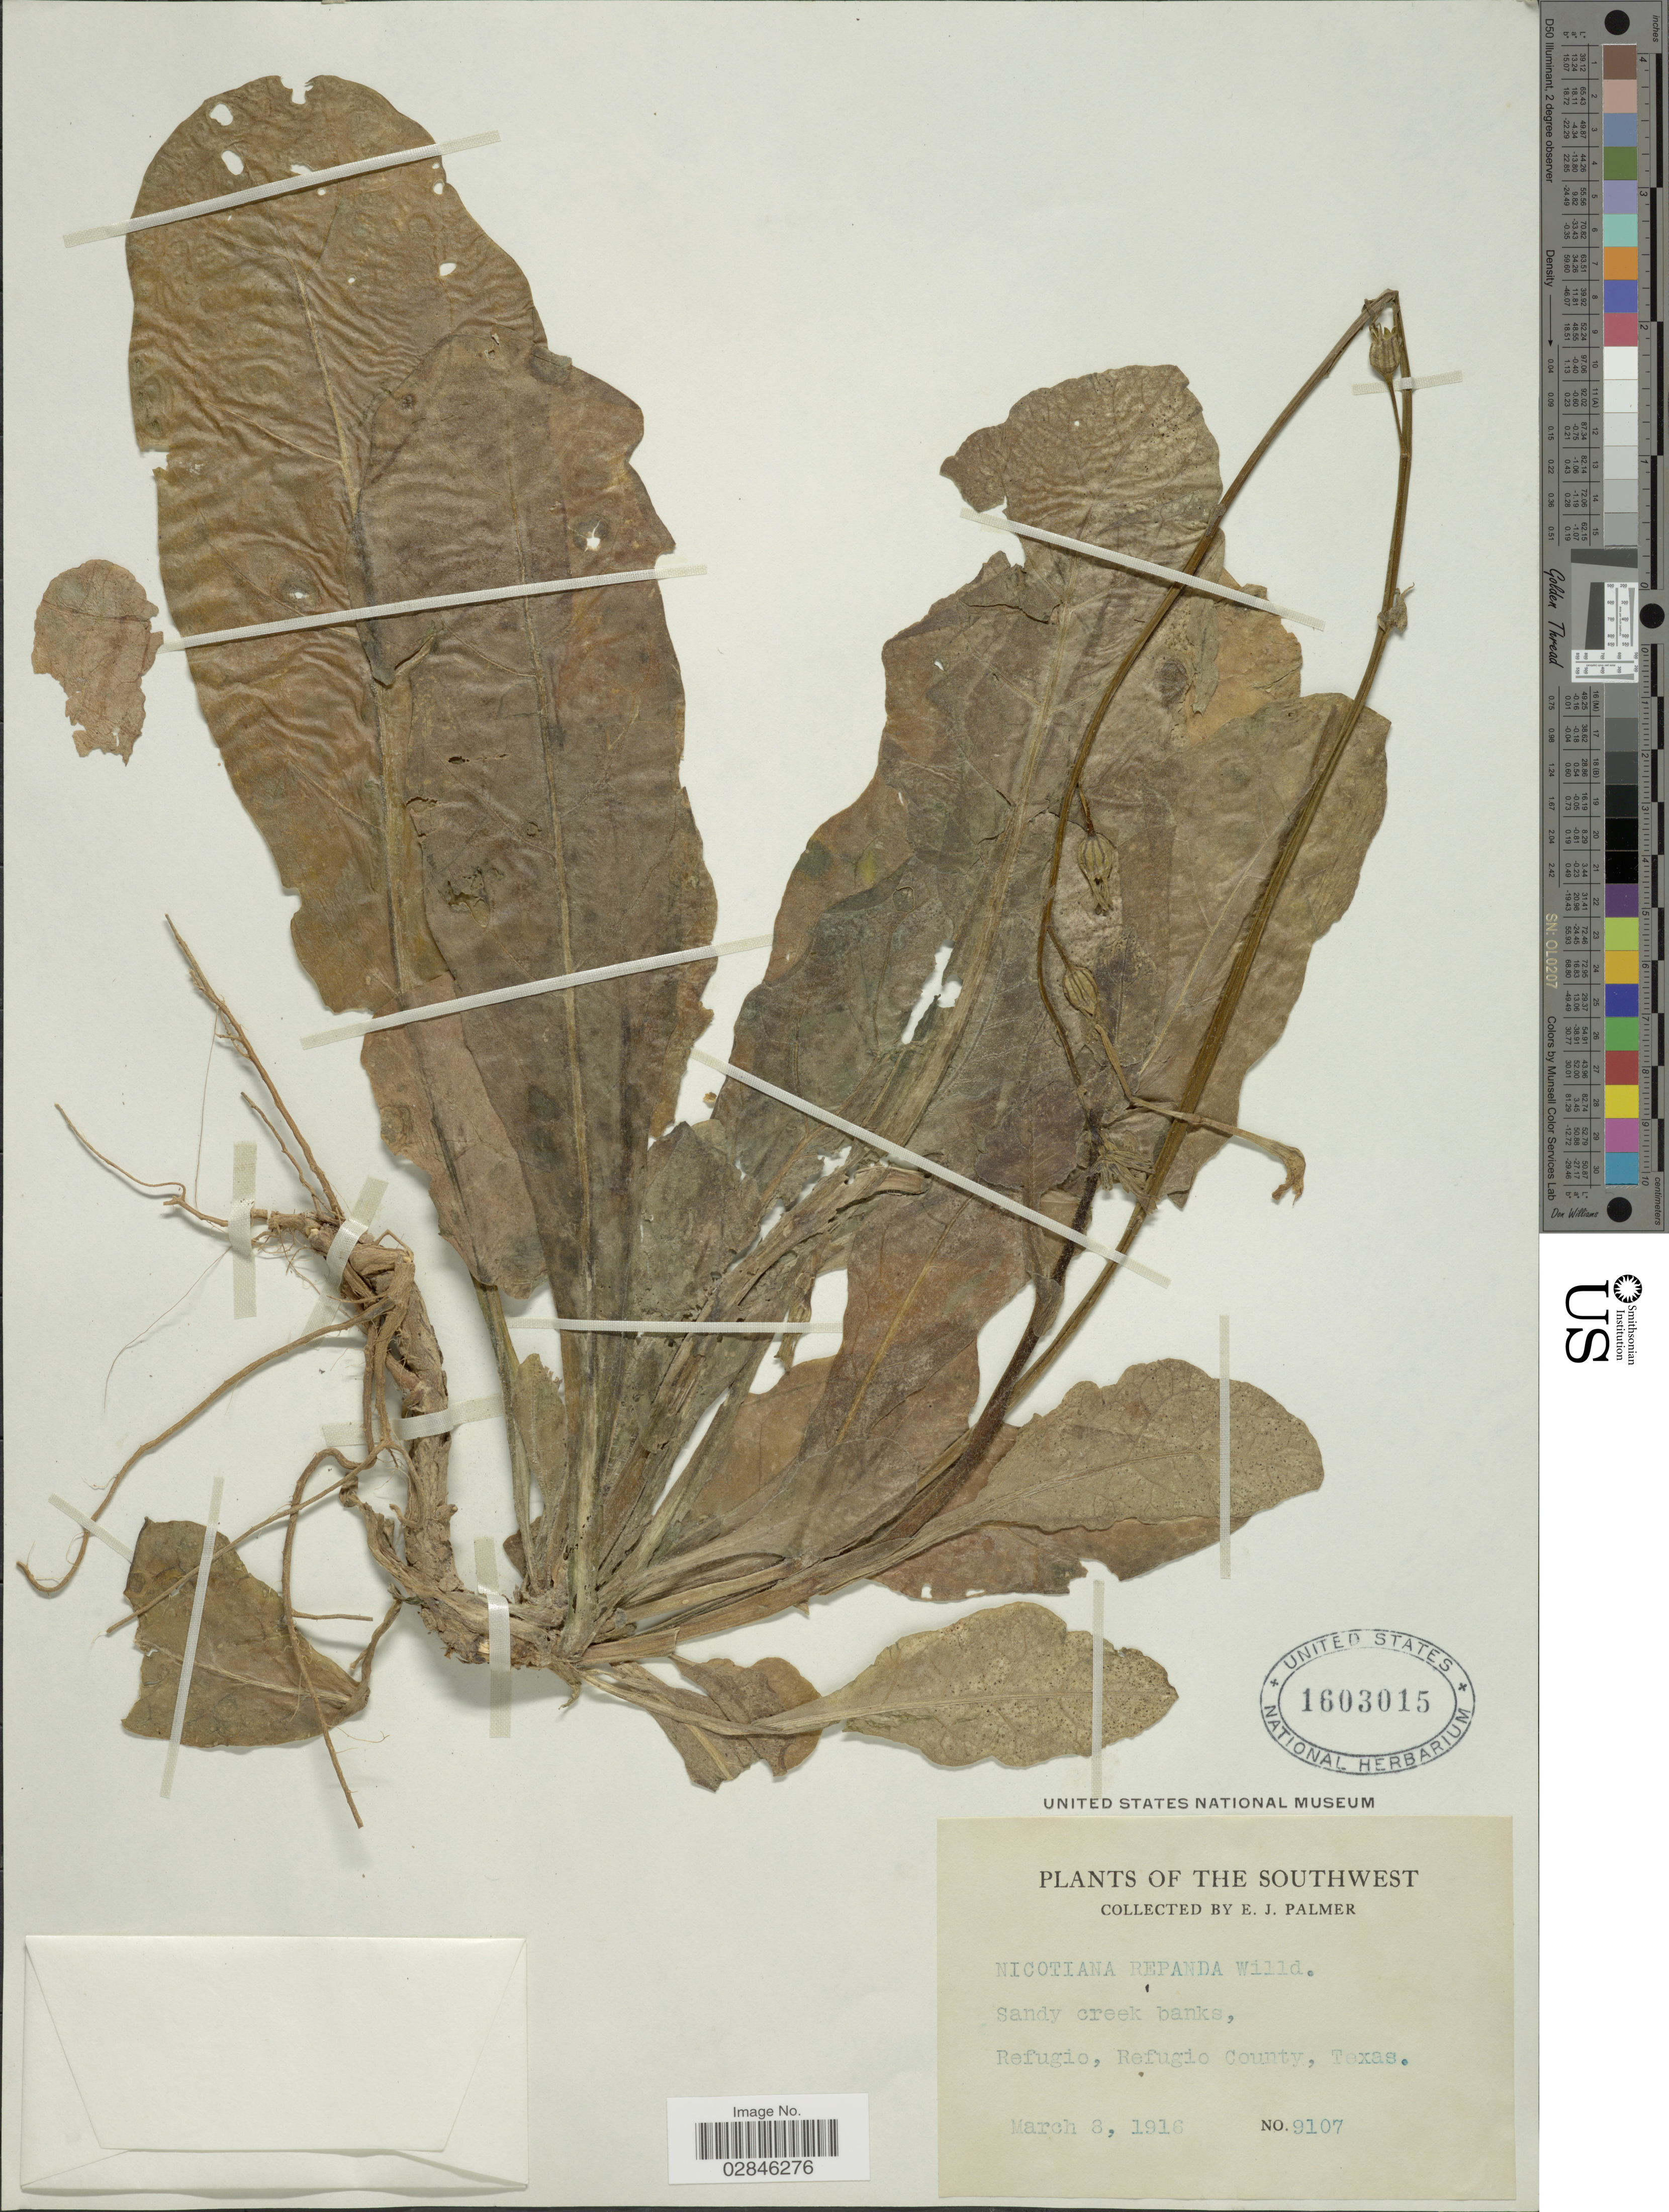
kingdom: Plantae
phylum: Tracheophyta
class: Magnoliopsida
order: Solanales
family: Solanaceae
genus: Nicotiana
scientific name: Nicotiana repanda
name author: Willd. ex Lehm.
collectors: E. J. Palmer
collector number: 9107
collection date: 1916-03-08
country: United States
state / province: Texas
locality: The Southwest. Refugio, Refugio County.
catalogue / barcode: US 1603015